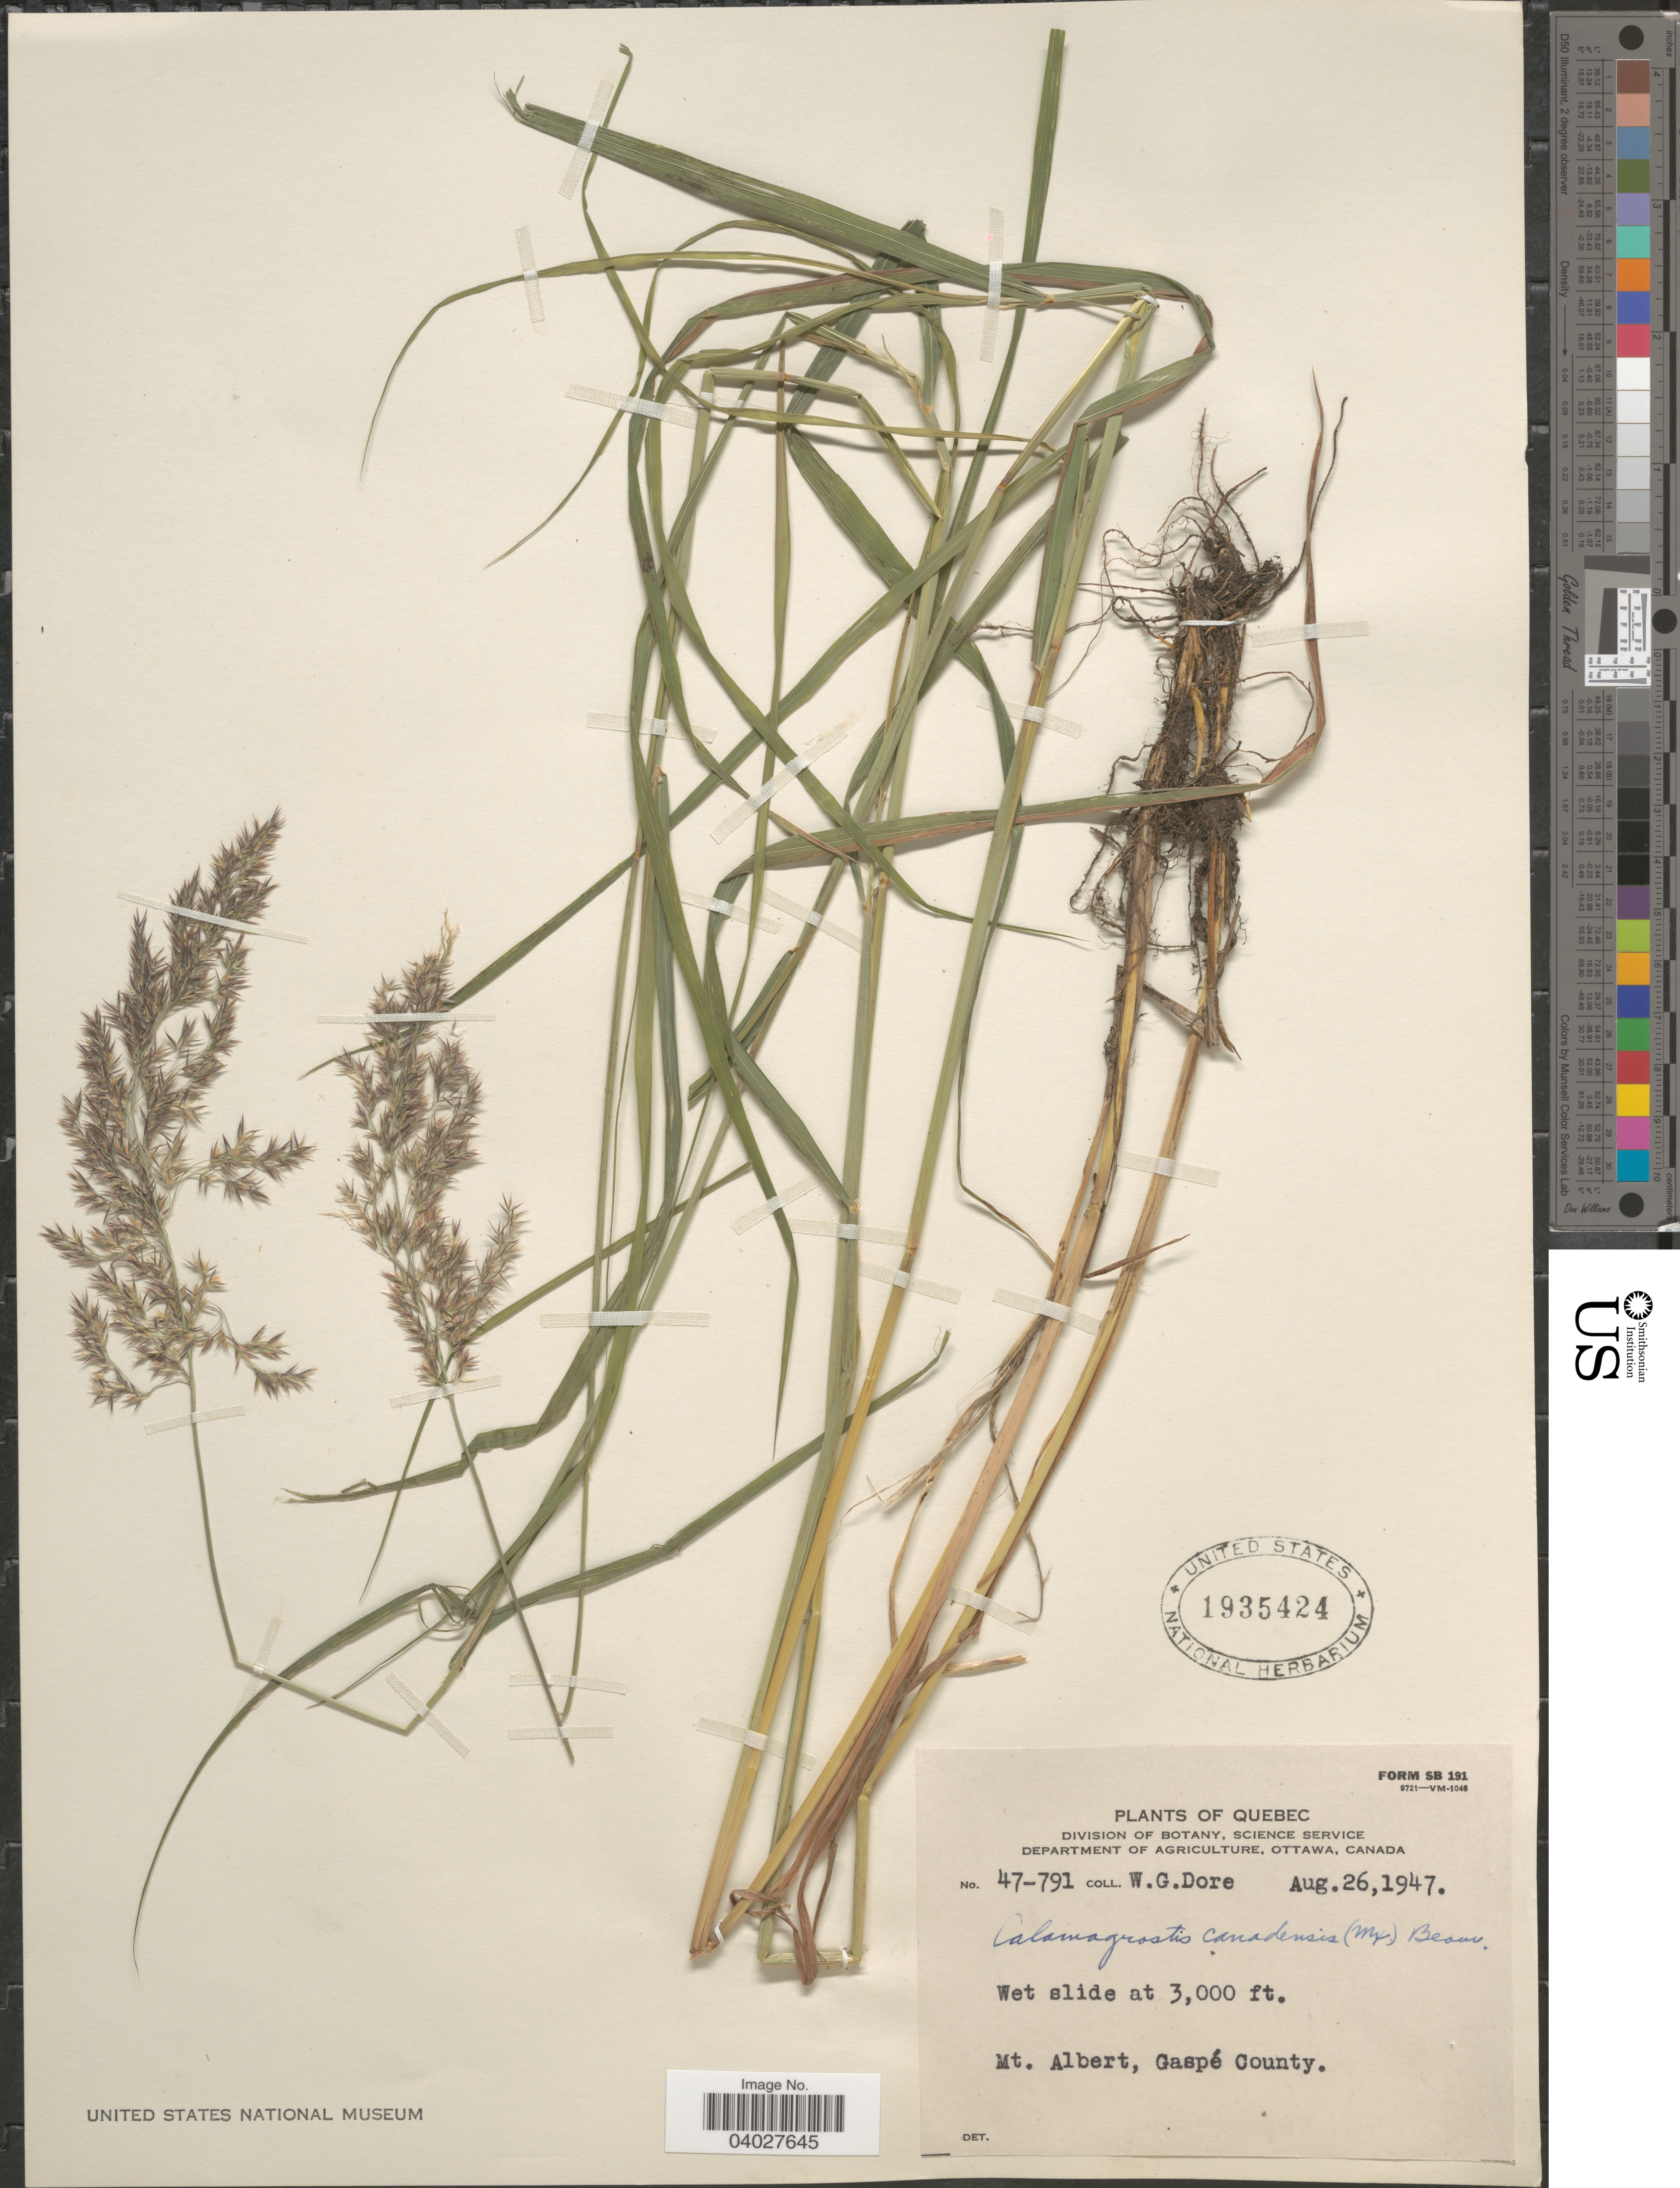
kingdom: Plantae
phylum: Tracheophyta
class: Liliopsida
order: Poales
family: Poaceae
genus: Calamagrostis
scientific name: Calamagrostis canadensis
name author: (Michx.) P. Beauv.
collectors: W. Dore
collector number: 47-791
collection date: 1947-08-26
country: Canada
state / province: Quebec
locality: Mt. Albert, Gaspé County.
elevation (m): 914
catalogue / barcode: US 1935424